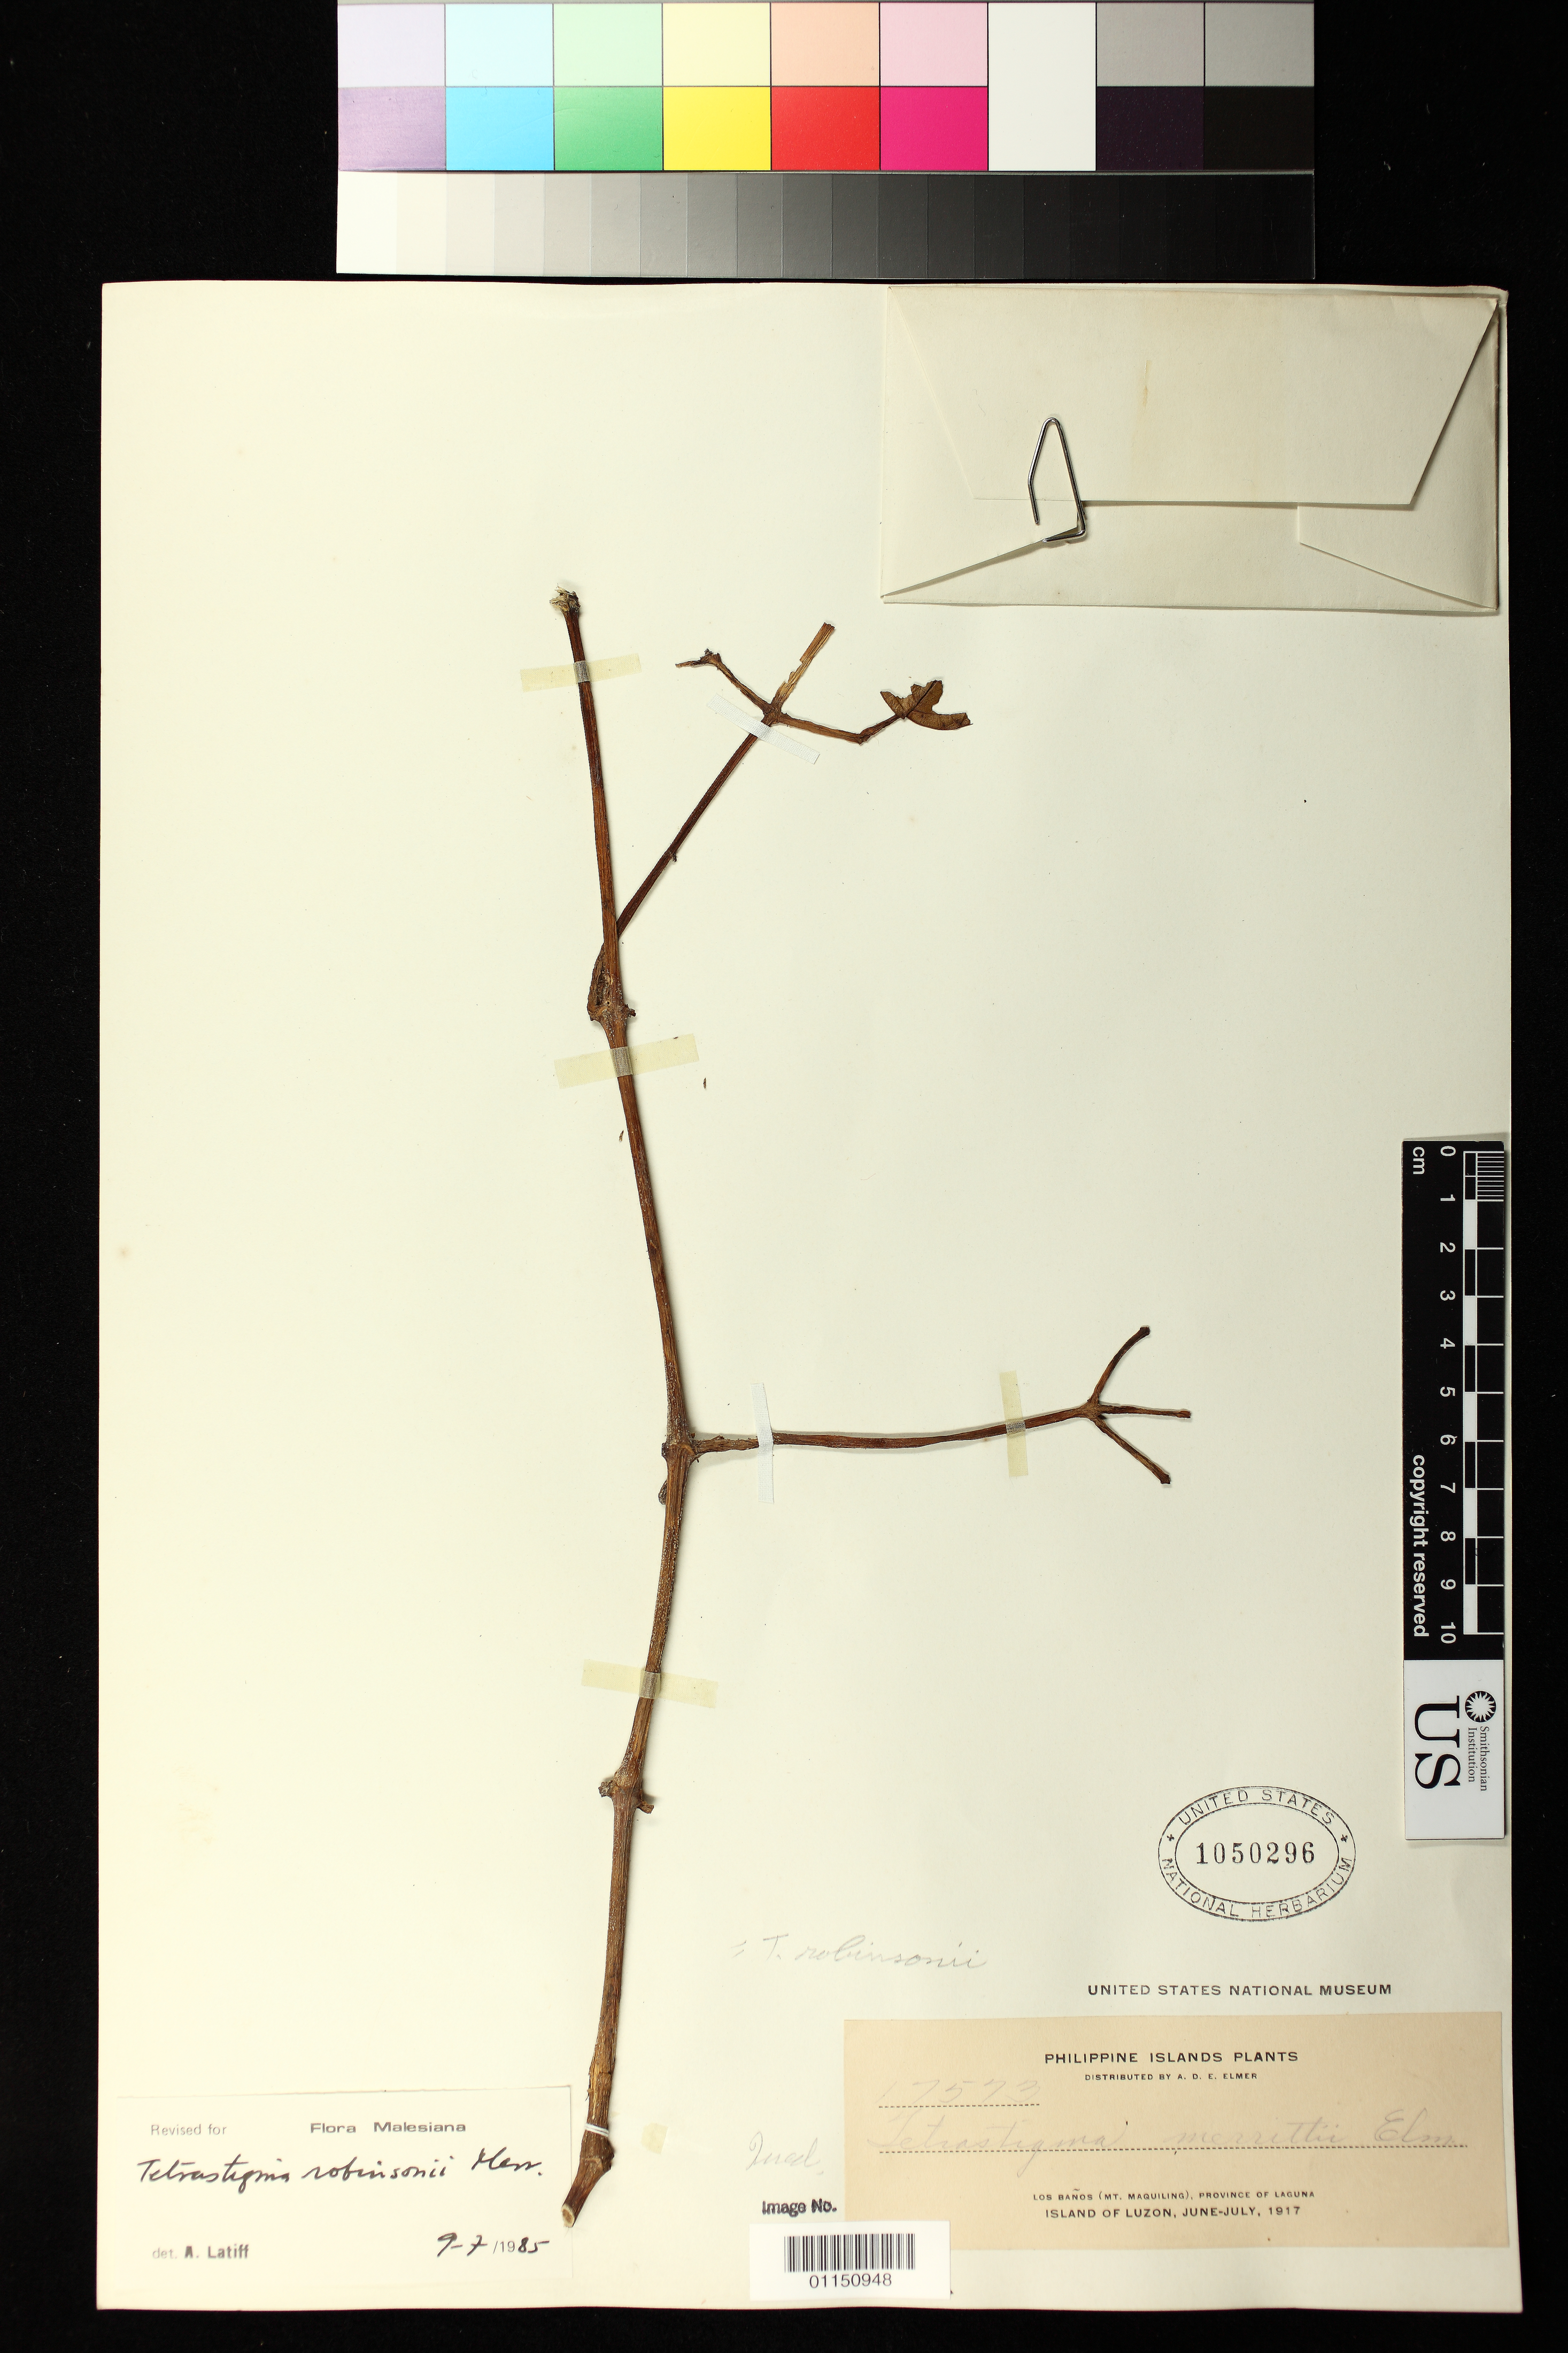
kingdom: Plantae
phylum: Tracheophyta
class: Magnoliopsida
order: Vitales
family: Vitaceae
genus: Tetrastigma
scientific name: Tetrastigma robinsonii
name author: Merr.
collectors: A. D. E. Elmer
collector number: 17573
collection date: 1917-06/1917-07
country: Philippines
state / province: Calabarzon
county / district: Laguna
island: Luzon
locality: Los Banos (Mt Maquiling).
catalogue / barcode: US 1050296